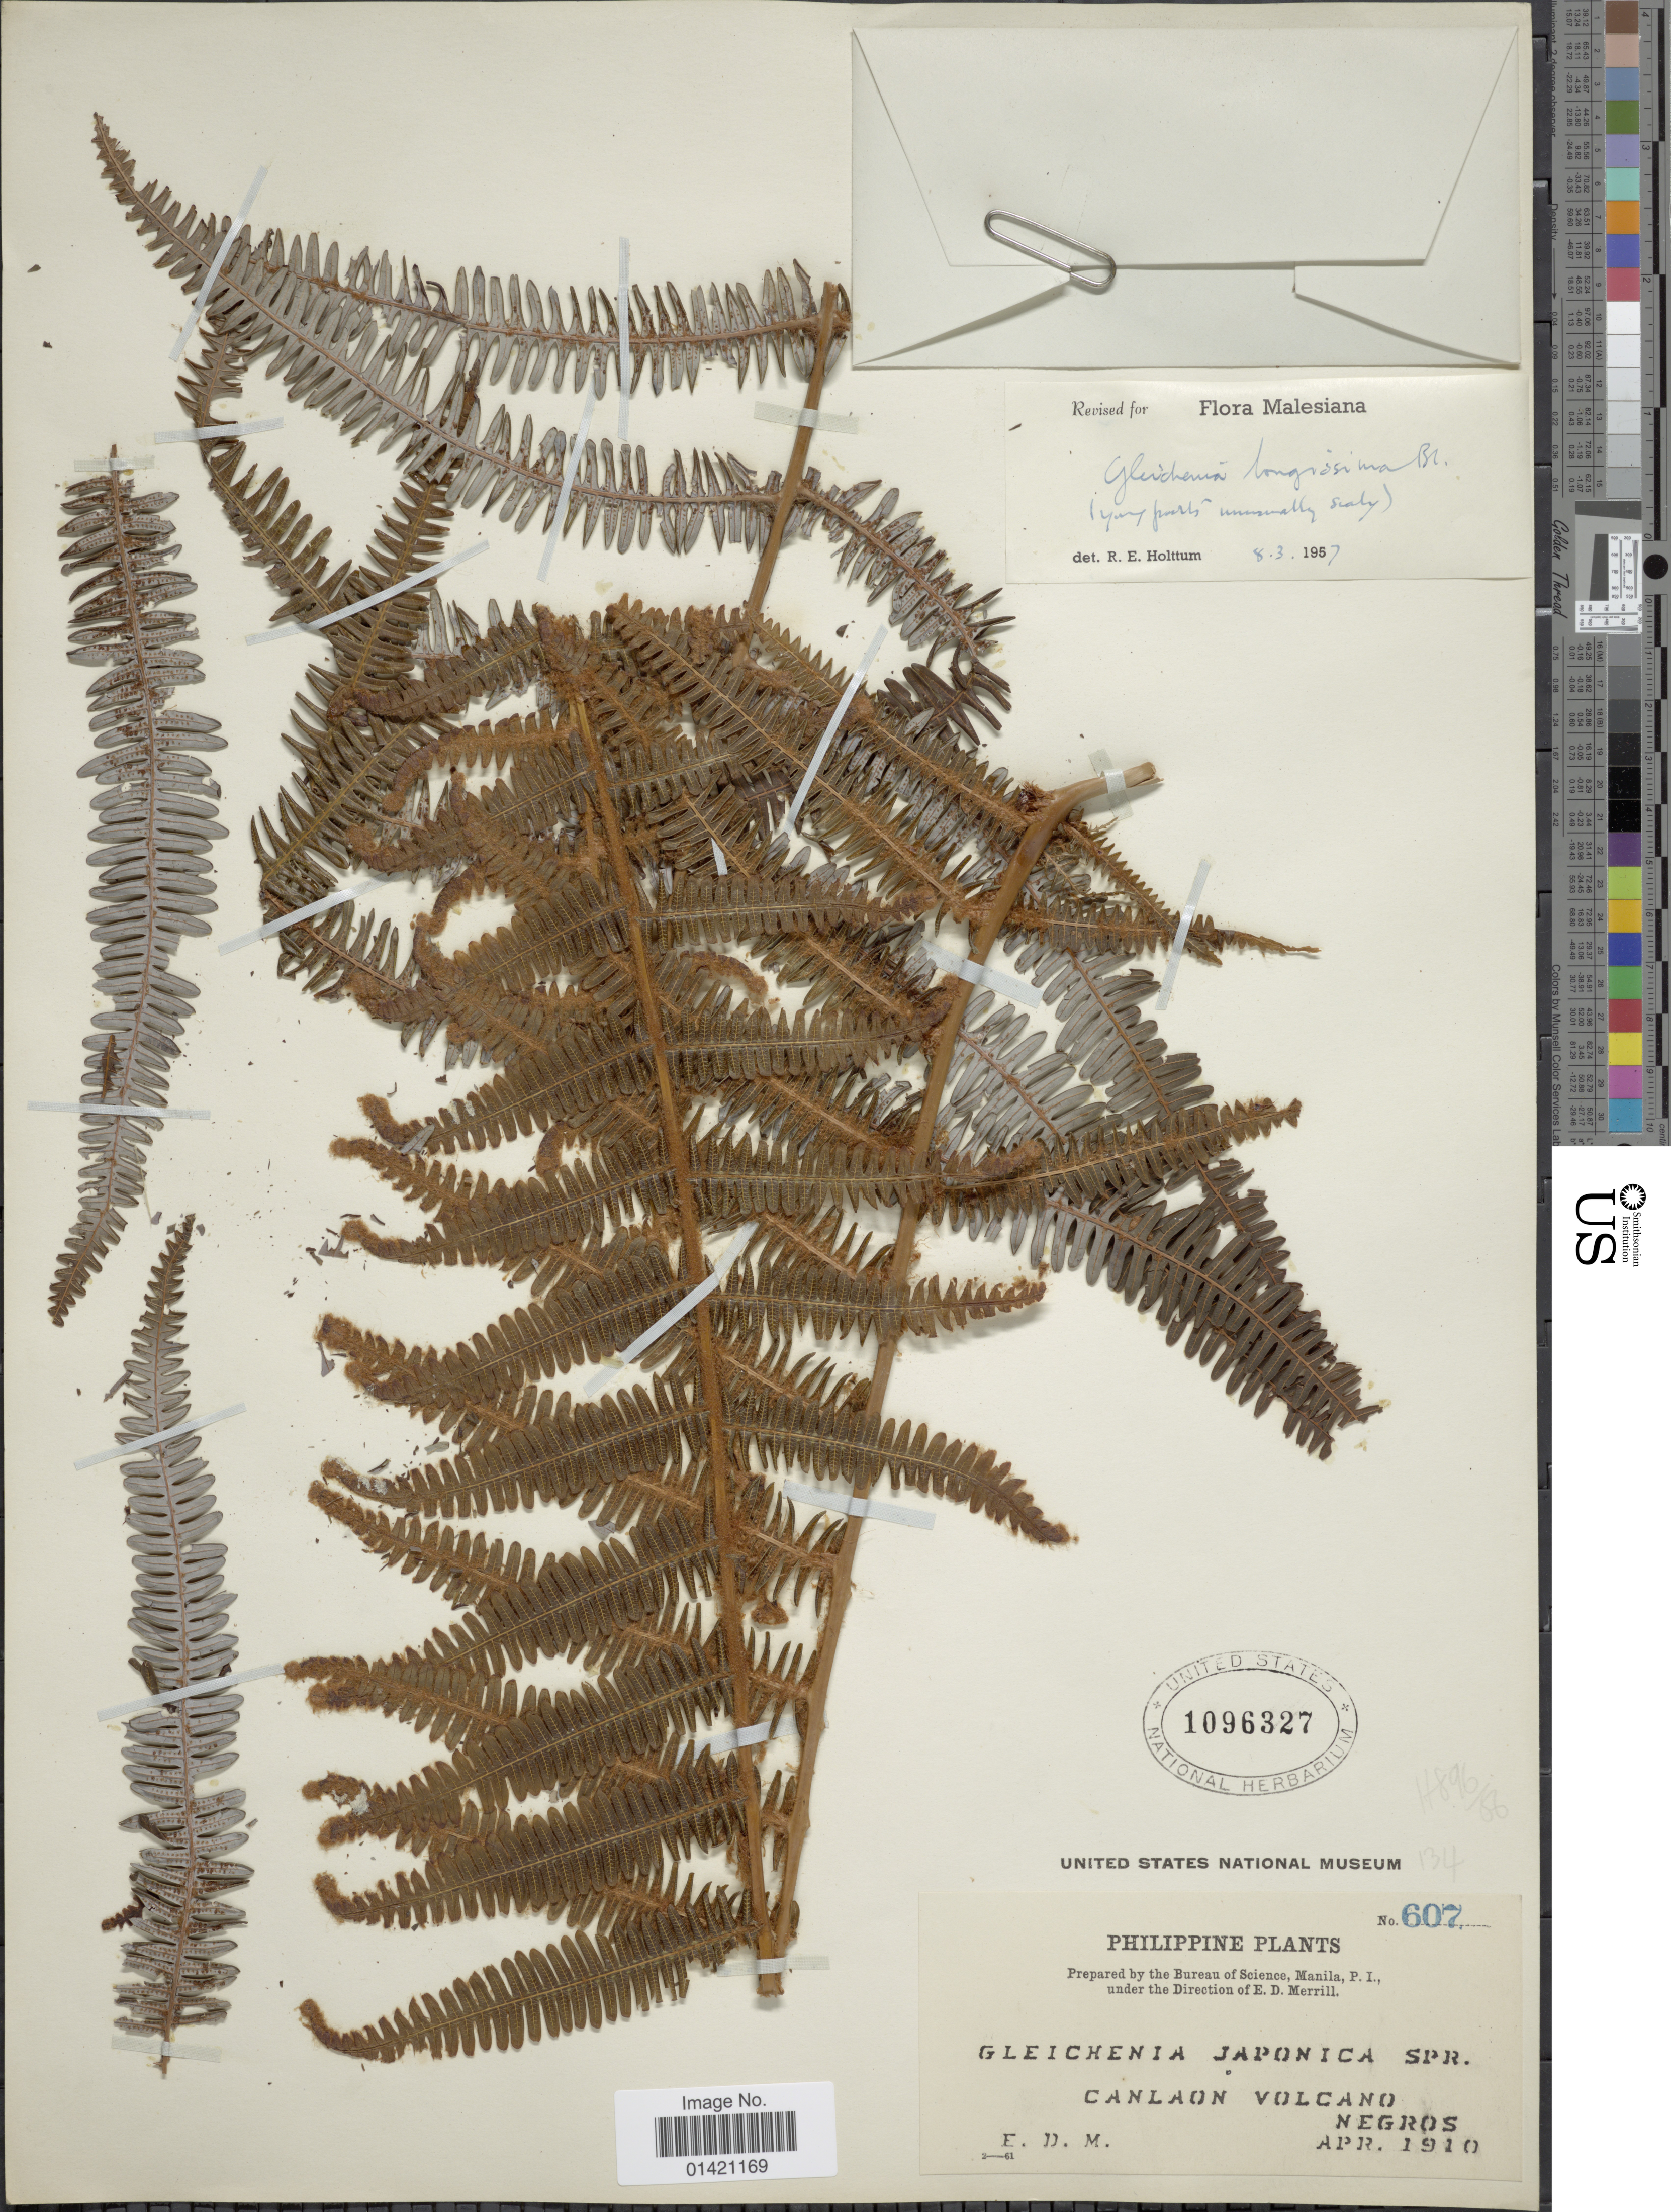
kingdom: Plantae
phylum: Tracheophyta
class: Polypodiopsida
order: Gleicheniales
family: Gleicheniaceae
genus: Diplopterygium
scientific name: Diplopterygium longissimum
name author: (Blume) Nakai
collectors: E. D. Merrill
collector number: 607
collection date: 1910-04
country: Philippines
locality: Canlaon Volcano. Negros.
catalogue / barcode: US 1096327